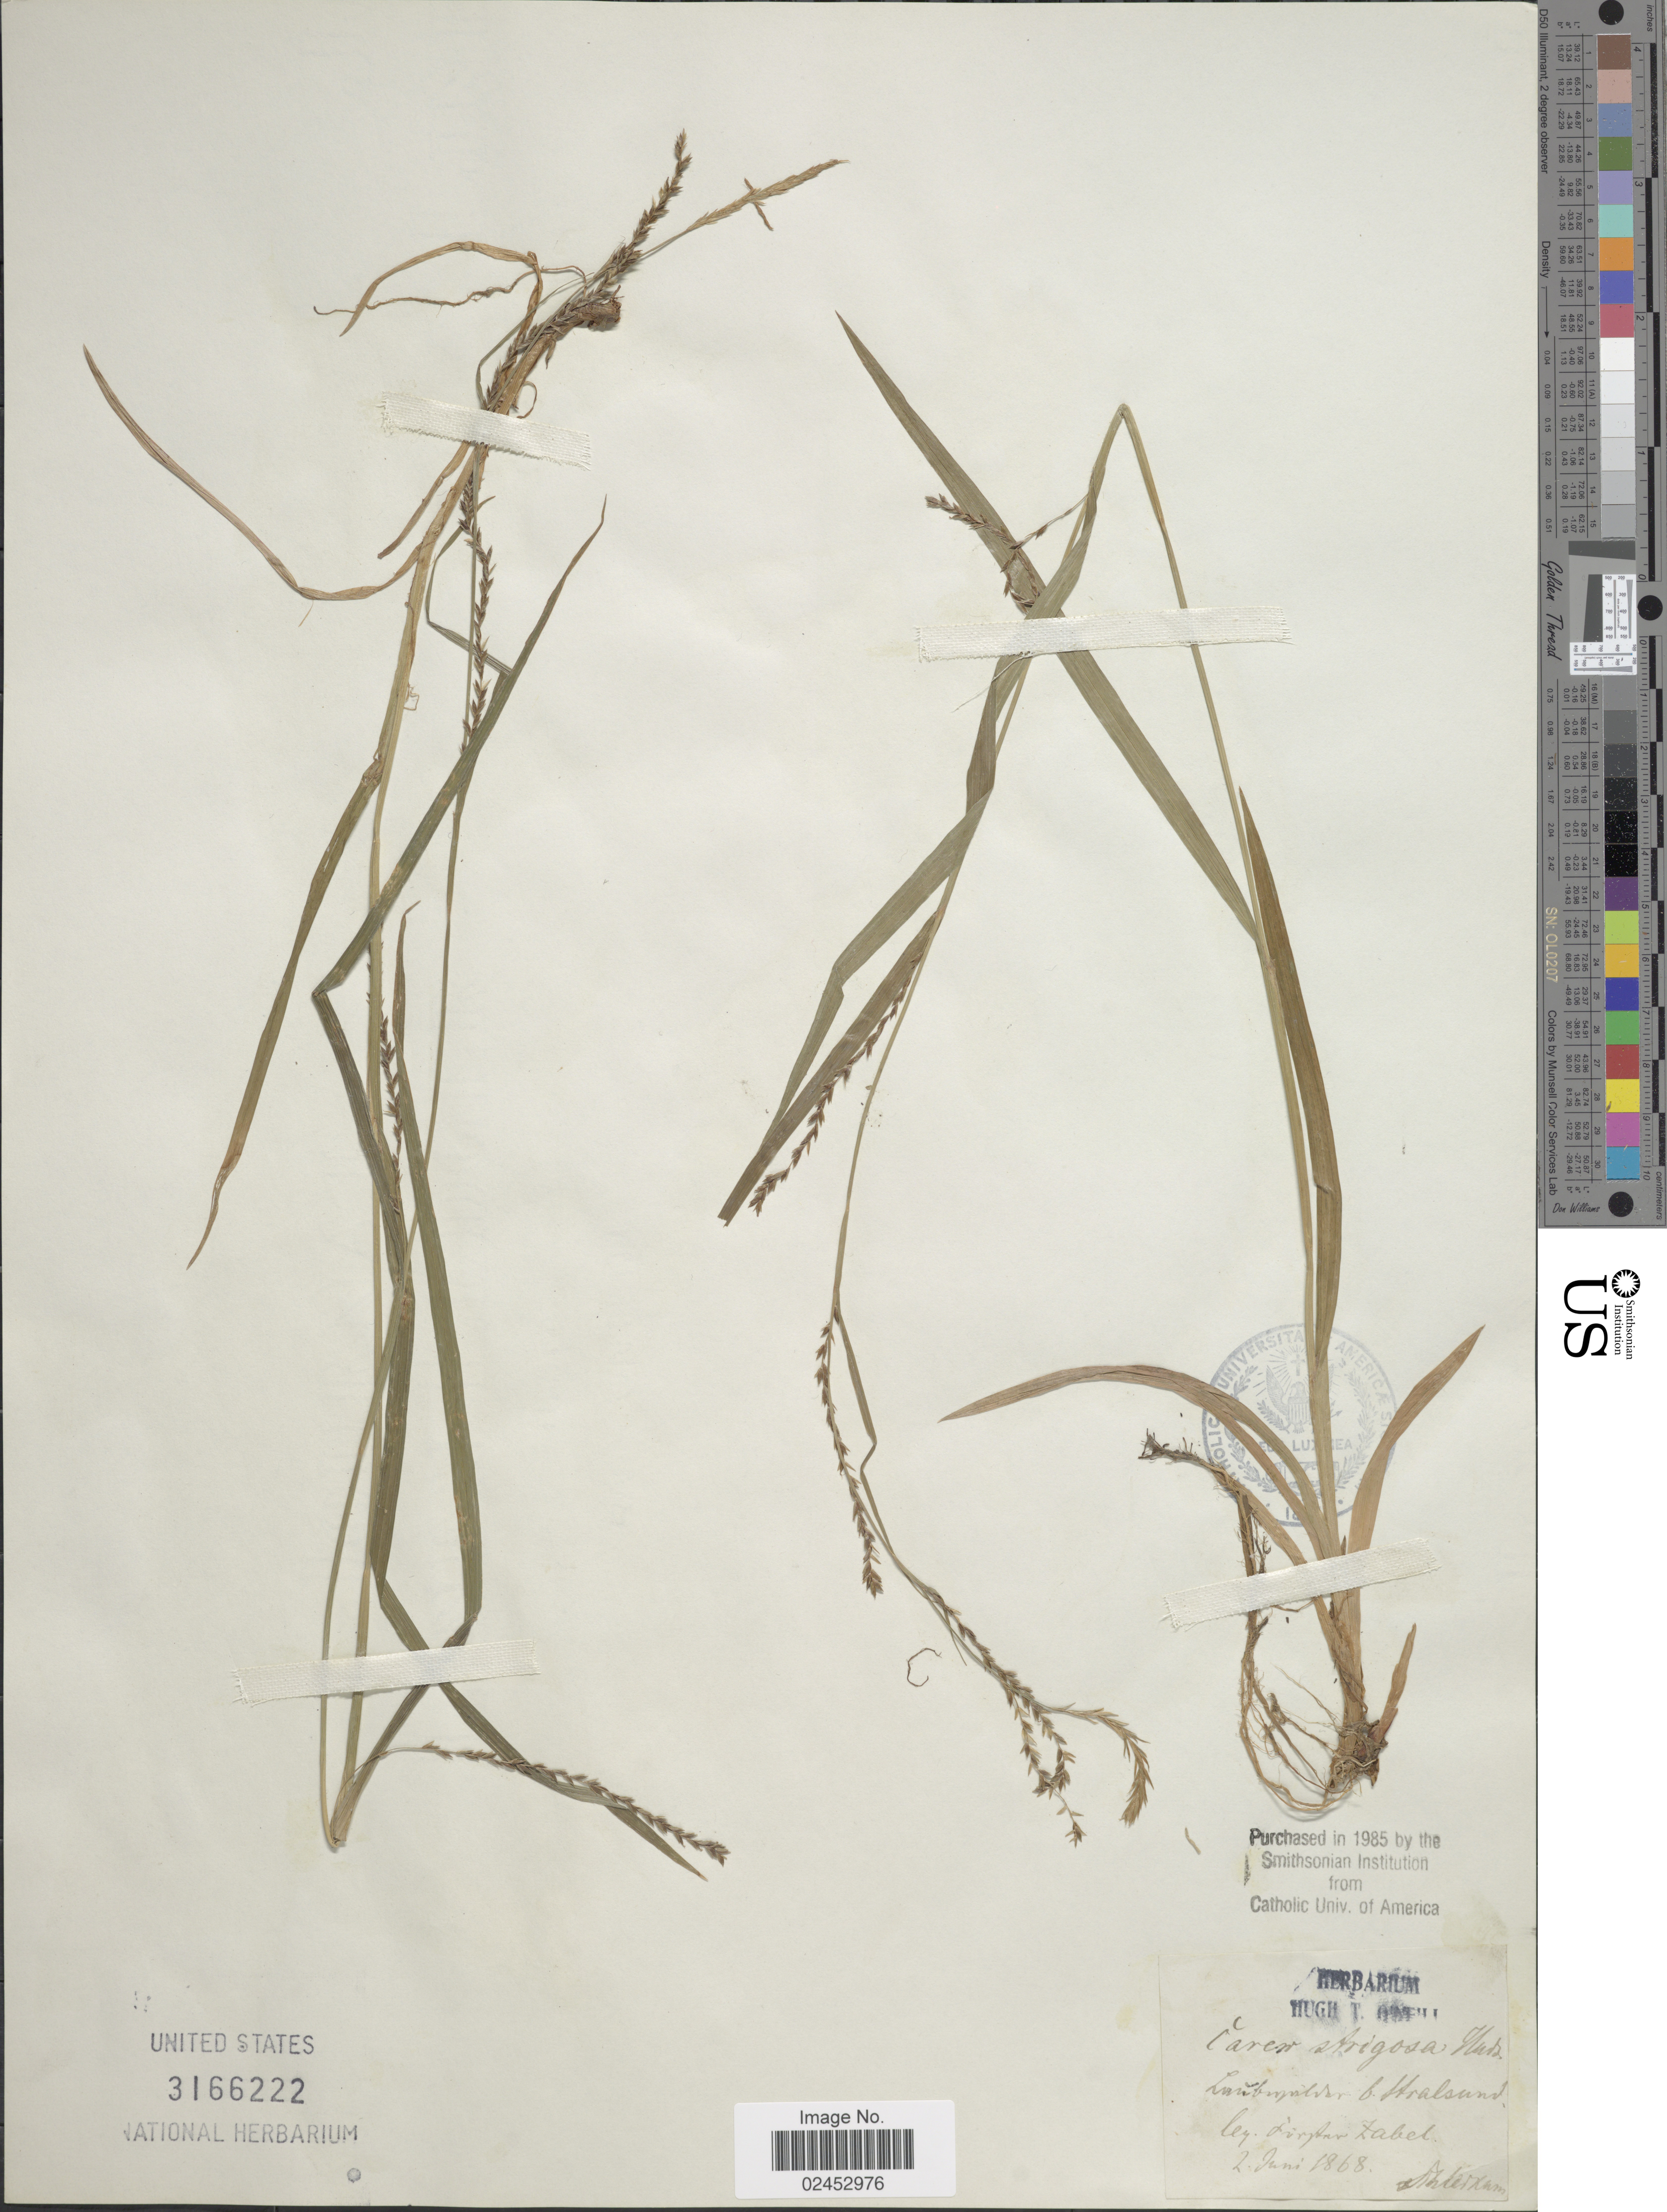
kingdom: Plantae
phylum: Tracheophyta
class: Liliopsida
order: Poales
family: Cyperaceae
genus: Carex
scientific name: Carex strigosa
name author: Huds.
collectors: H. Zabel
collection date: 1868-06-02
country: Germany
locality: Lunbugniller [interpreted] b. Stralsund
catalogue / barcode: US 3166222